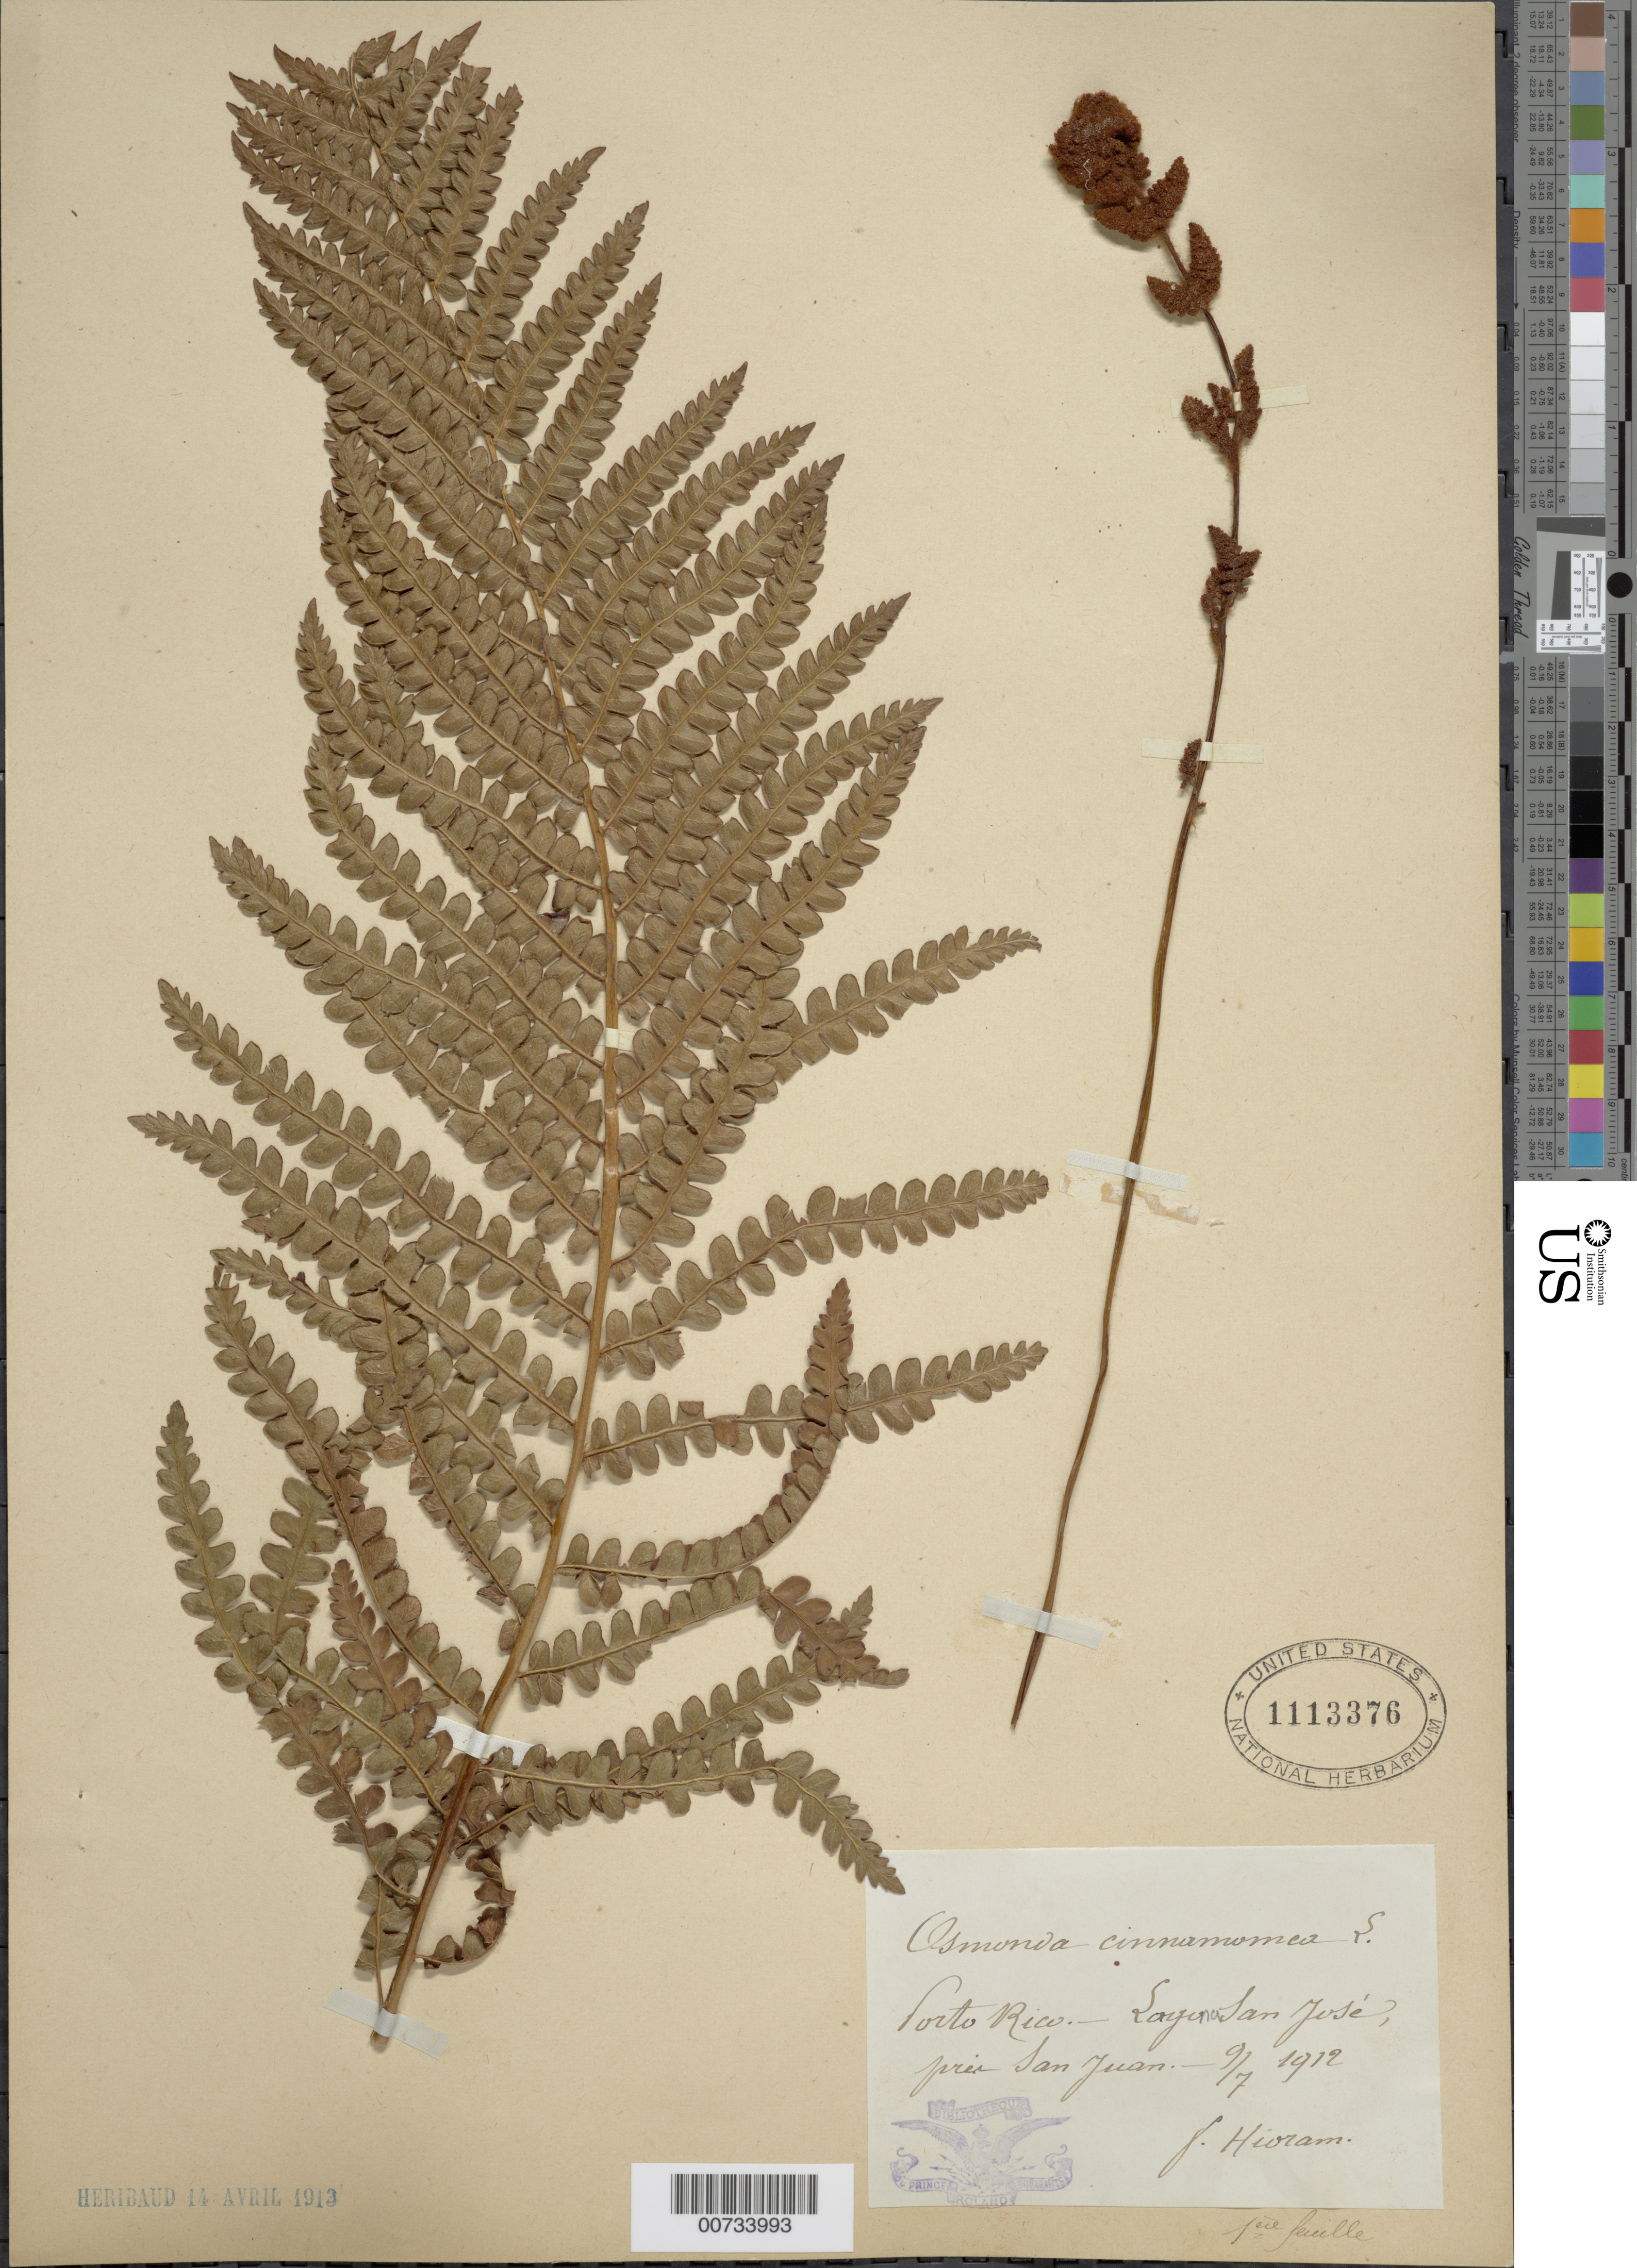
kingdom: Plantae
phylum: Tracheophyta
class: Polypodiopsida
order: Osmundales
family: Osmundaceae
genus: Osmundastrum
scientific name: Osmundastrum cinnamomeum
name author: (L.) C. Presl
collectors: Bro. Hioram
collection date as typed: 07 Sep 1912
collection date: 1912-09-07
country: Puerto Rico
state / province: San Juan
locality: Laguna San José, pris San Juan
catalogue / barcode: US 1113376